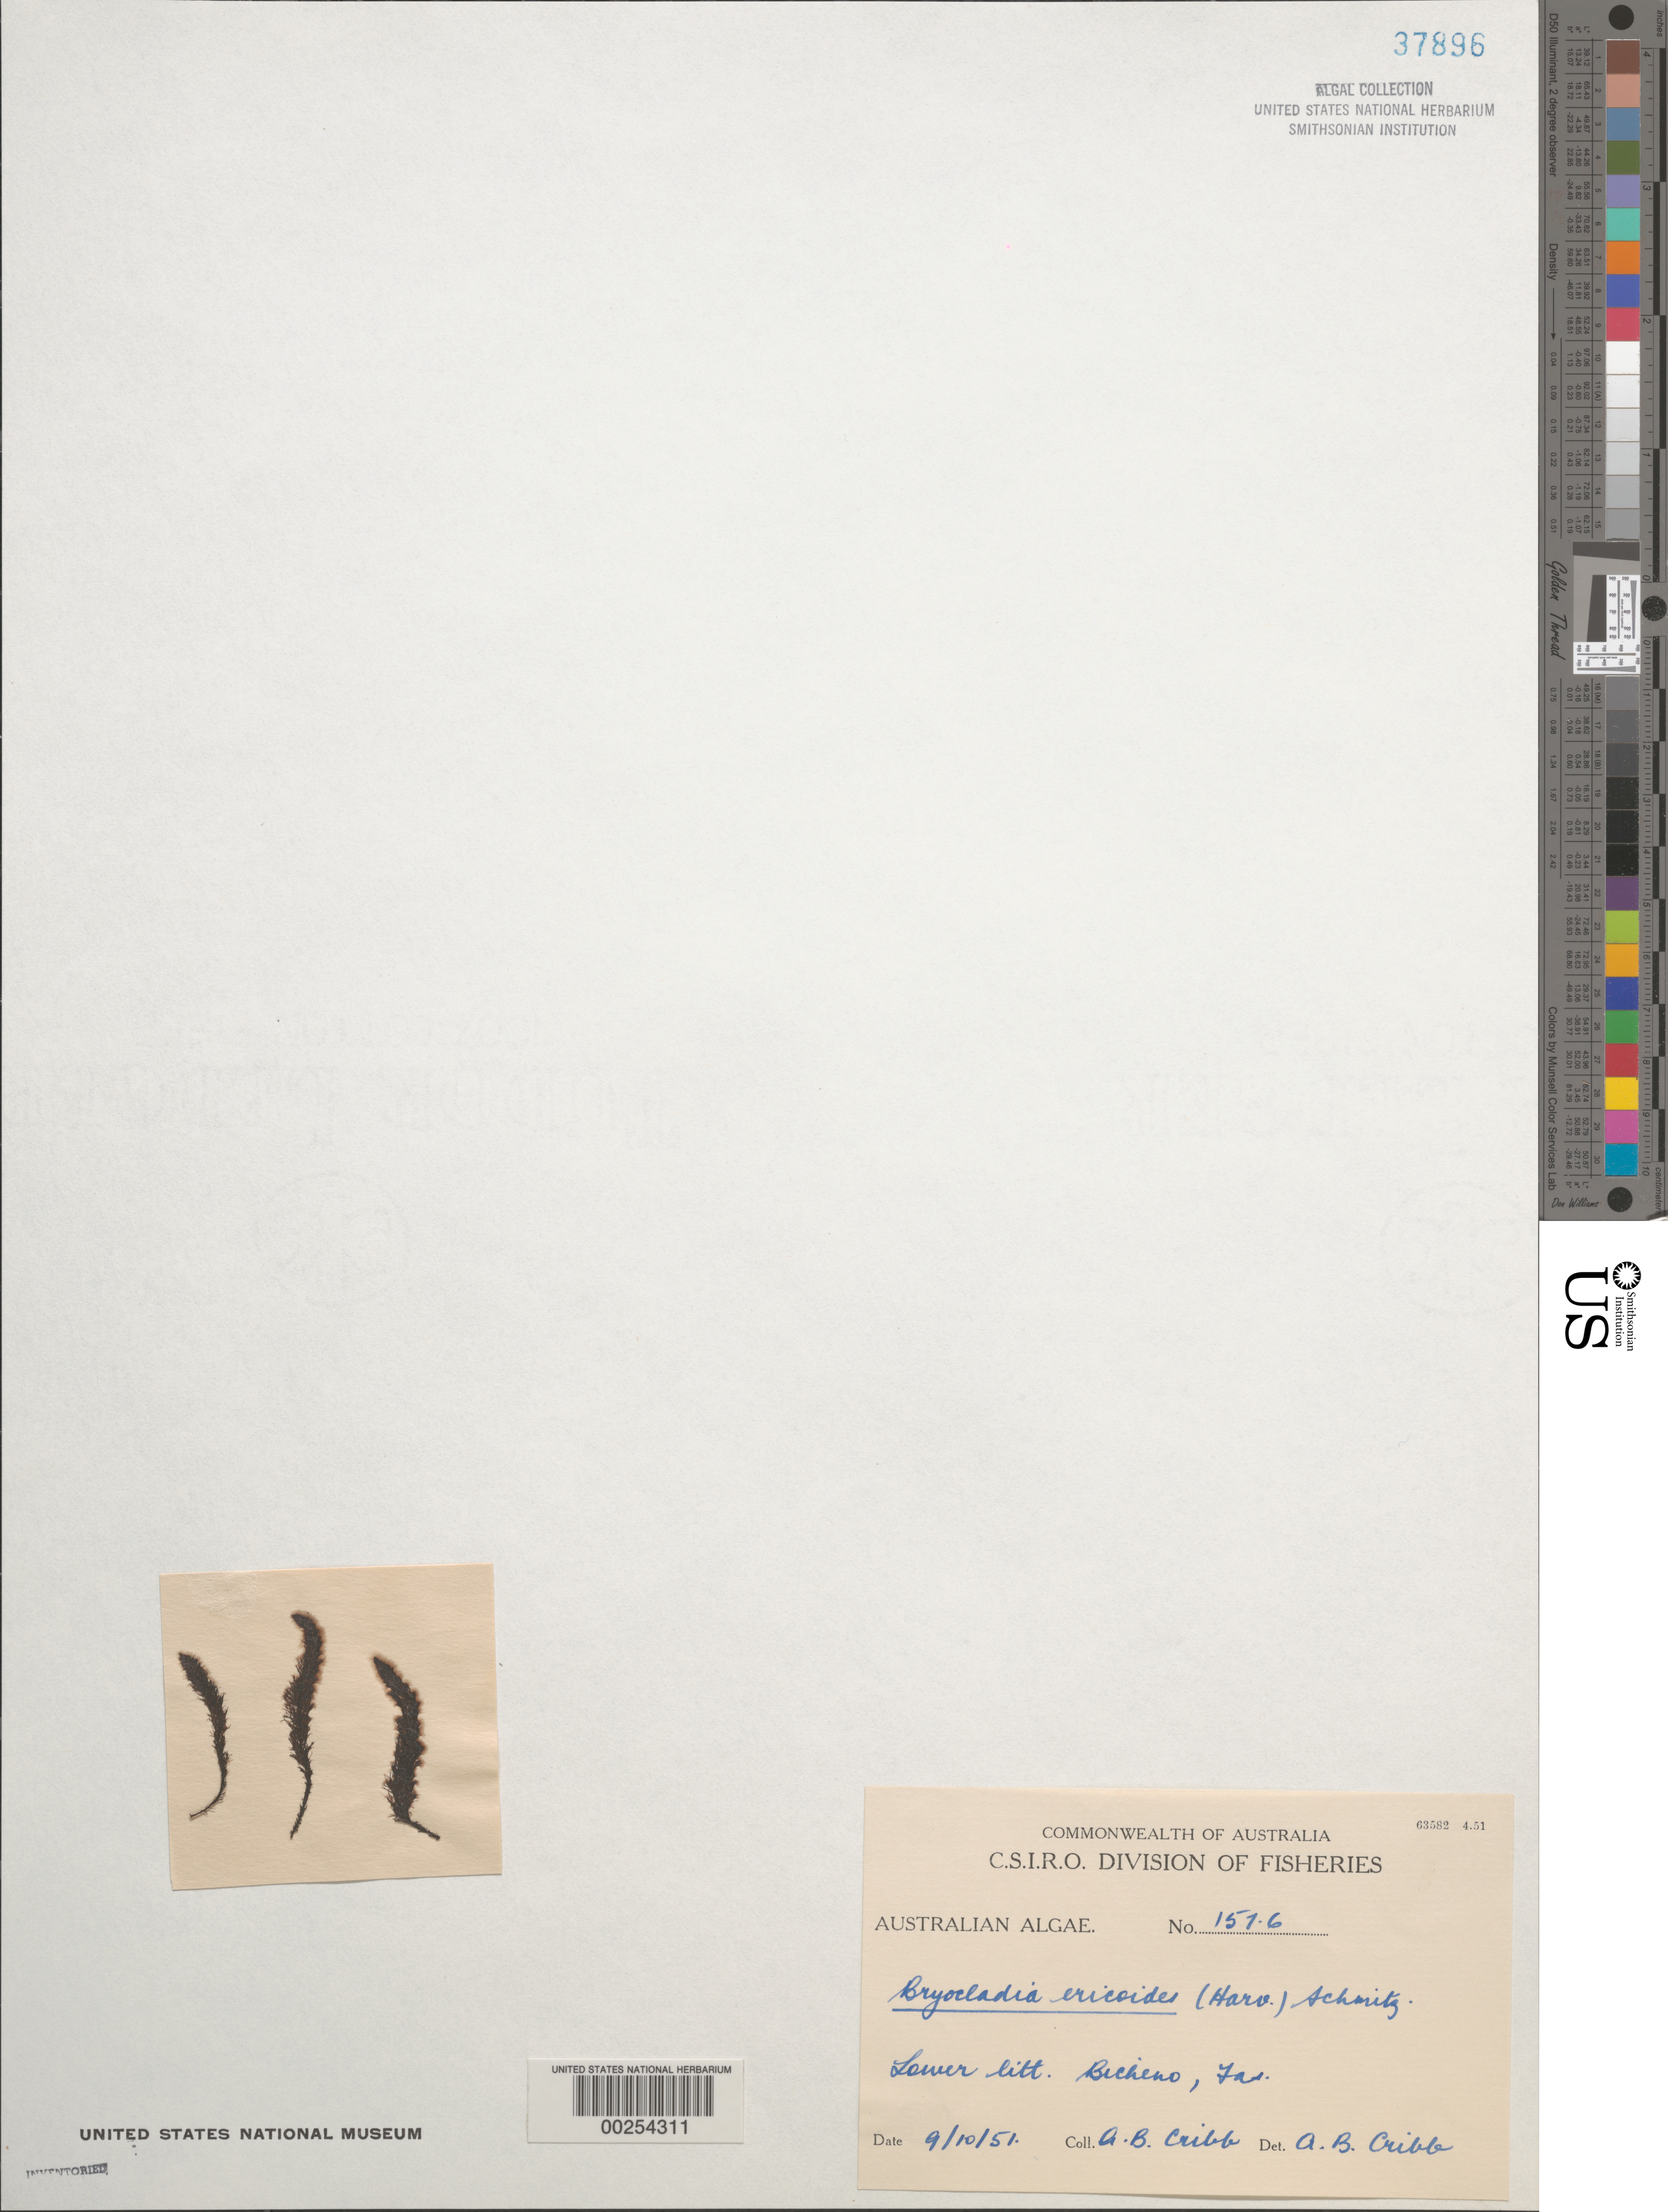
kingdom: Plantae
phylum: Rhodophyta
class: Florideophyceae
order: Ceramiales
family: Rhodomelaceae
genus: Bryocladia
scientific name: Bryocladia ericoides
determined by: Cribb, A. B.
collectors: A. Cribb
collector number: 157.6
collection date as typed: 09 Oct 1951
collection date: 1951-10-09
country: Australia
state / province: Tasmania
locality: Bicheno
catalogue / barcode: US 37896